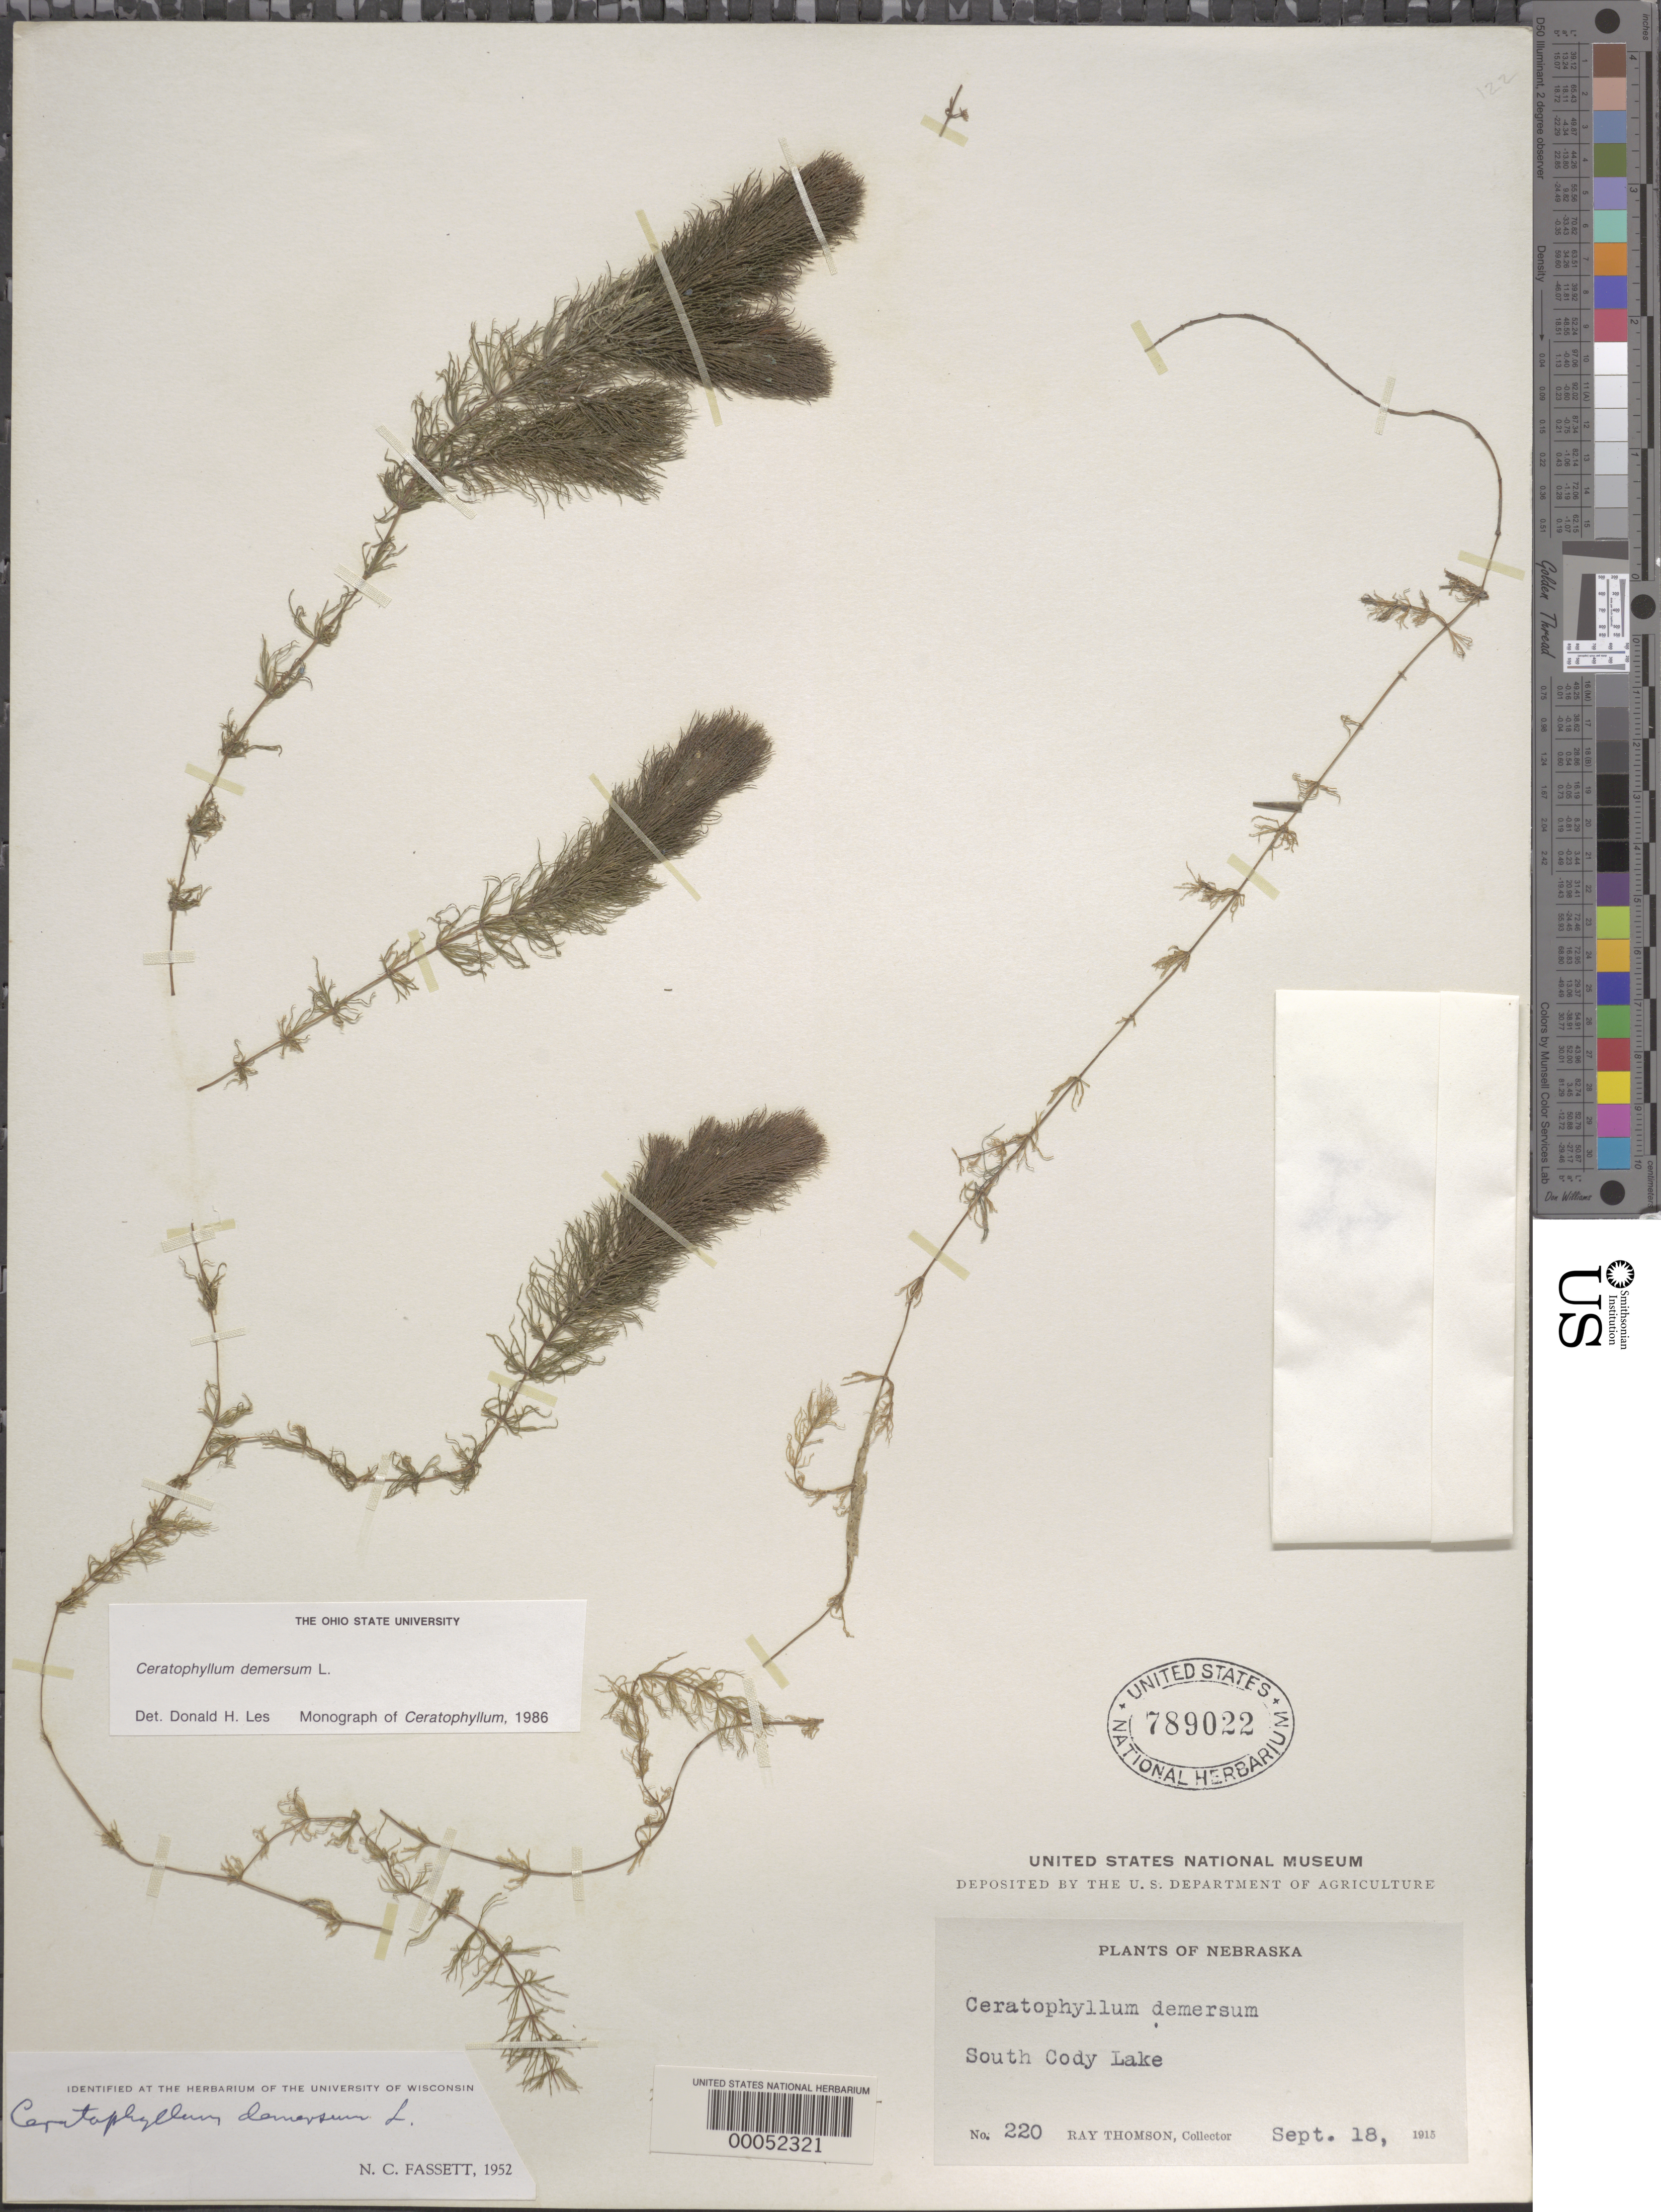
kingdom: Plantae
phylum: Tracheophyta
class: Magnoliopsida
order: Ceratophyllales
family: Ceratophyllaceae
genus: Ceratophyllum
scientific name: Ceratophyllum demersum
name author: L.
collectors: R. Thomson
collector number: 220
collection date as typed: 18 Sep 1915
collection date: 1915-09-18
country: United States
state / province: Nebraska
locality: South cody lake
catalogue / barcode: US 789022